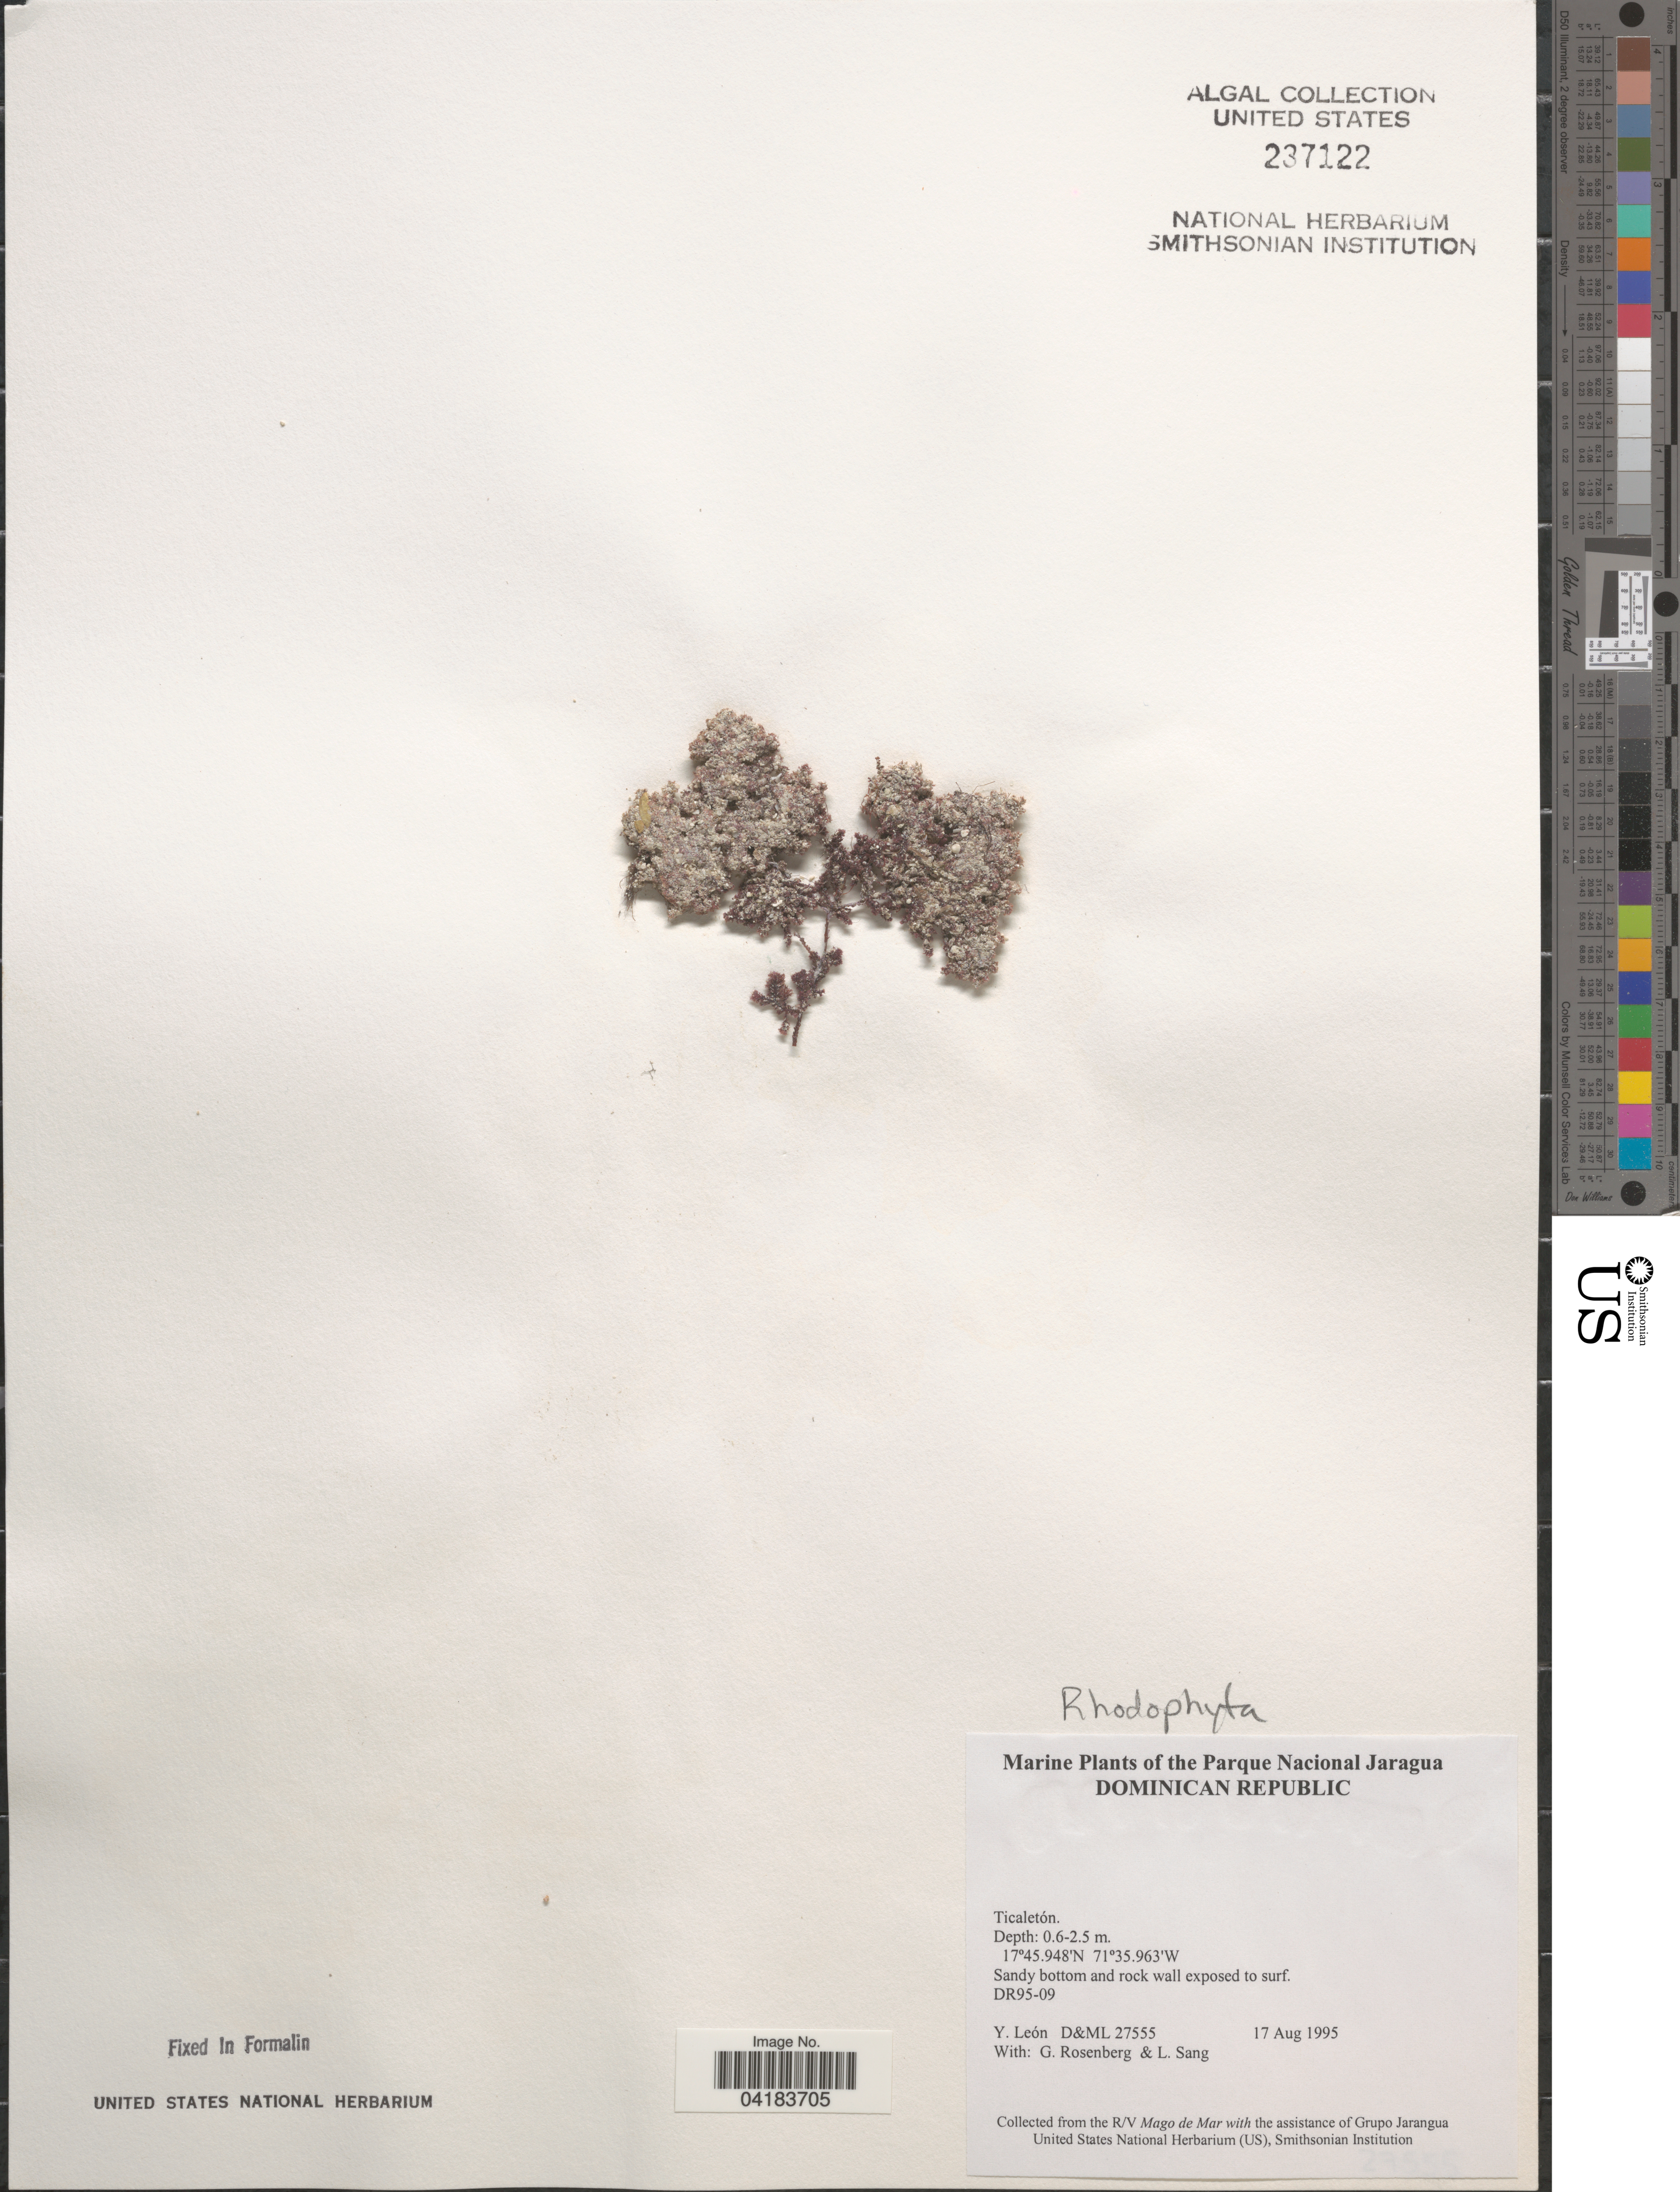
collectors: Y. León, G. Rosenberg & L. Sang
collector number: D&ML27555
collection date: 1995-08-17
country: Dominican Republic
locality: The Parque Nacional Jaragua. Ticaletón.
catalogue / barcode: US 237122